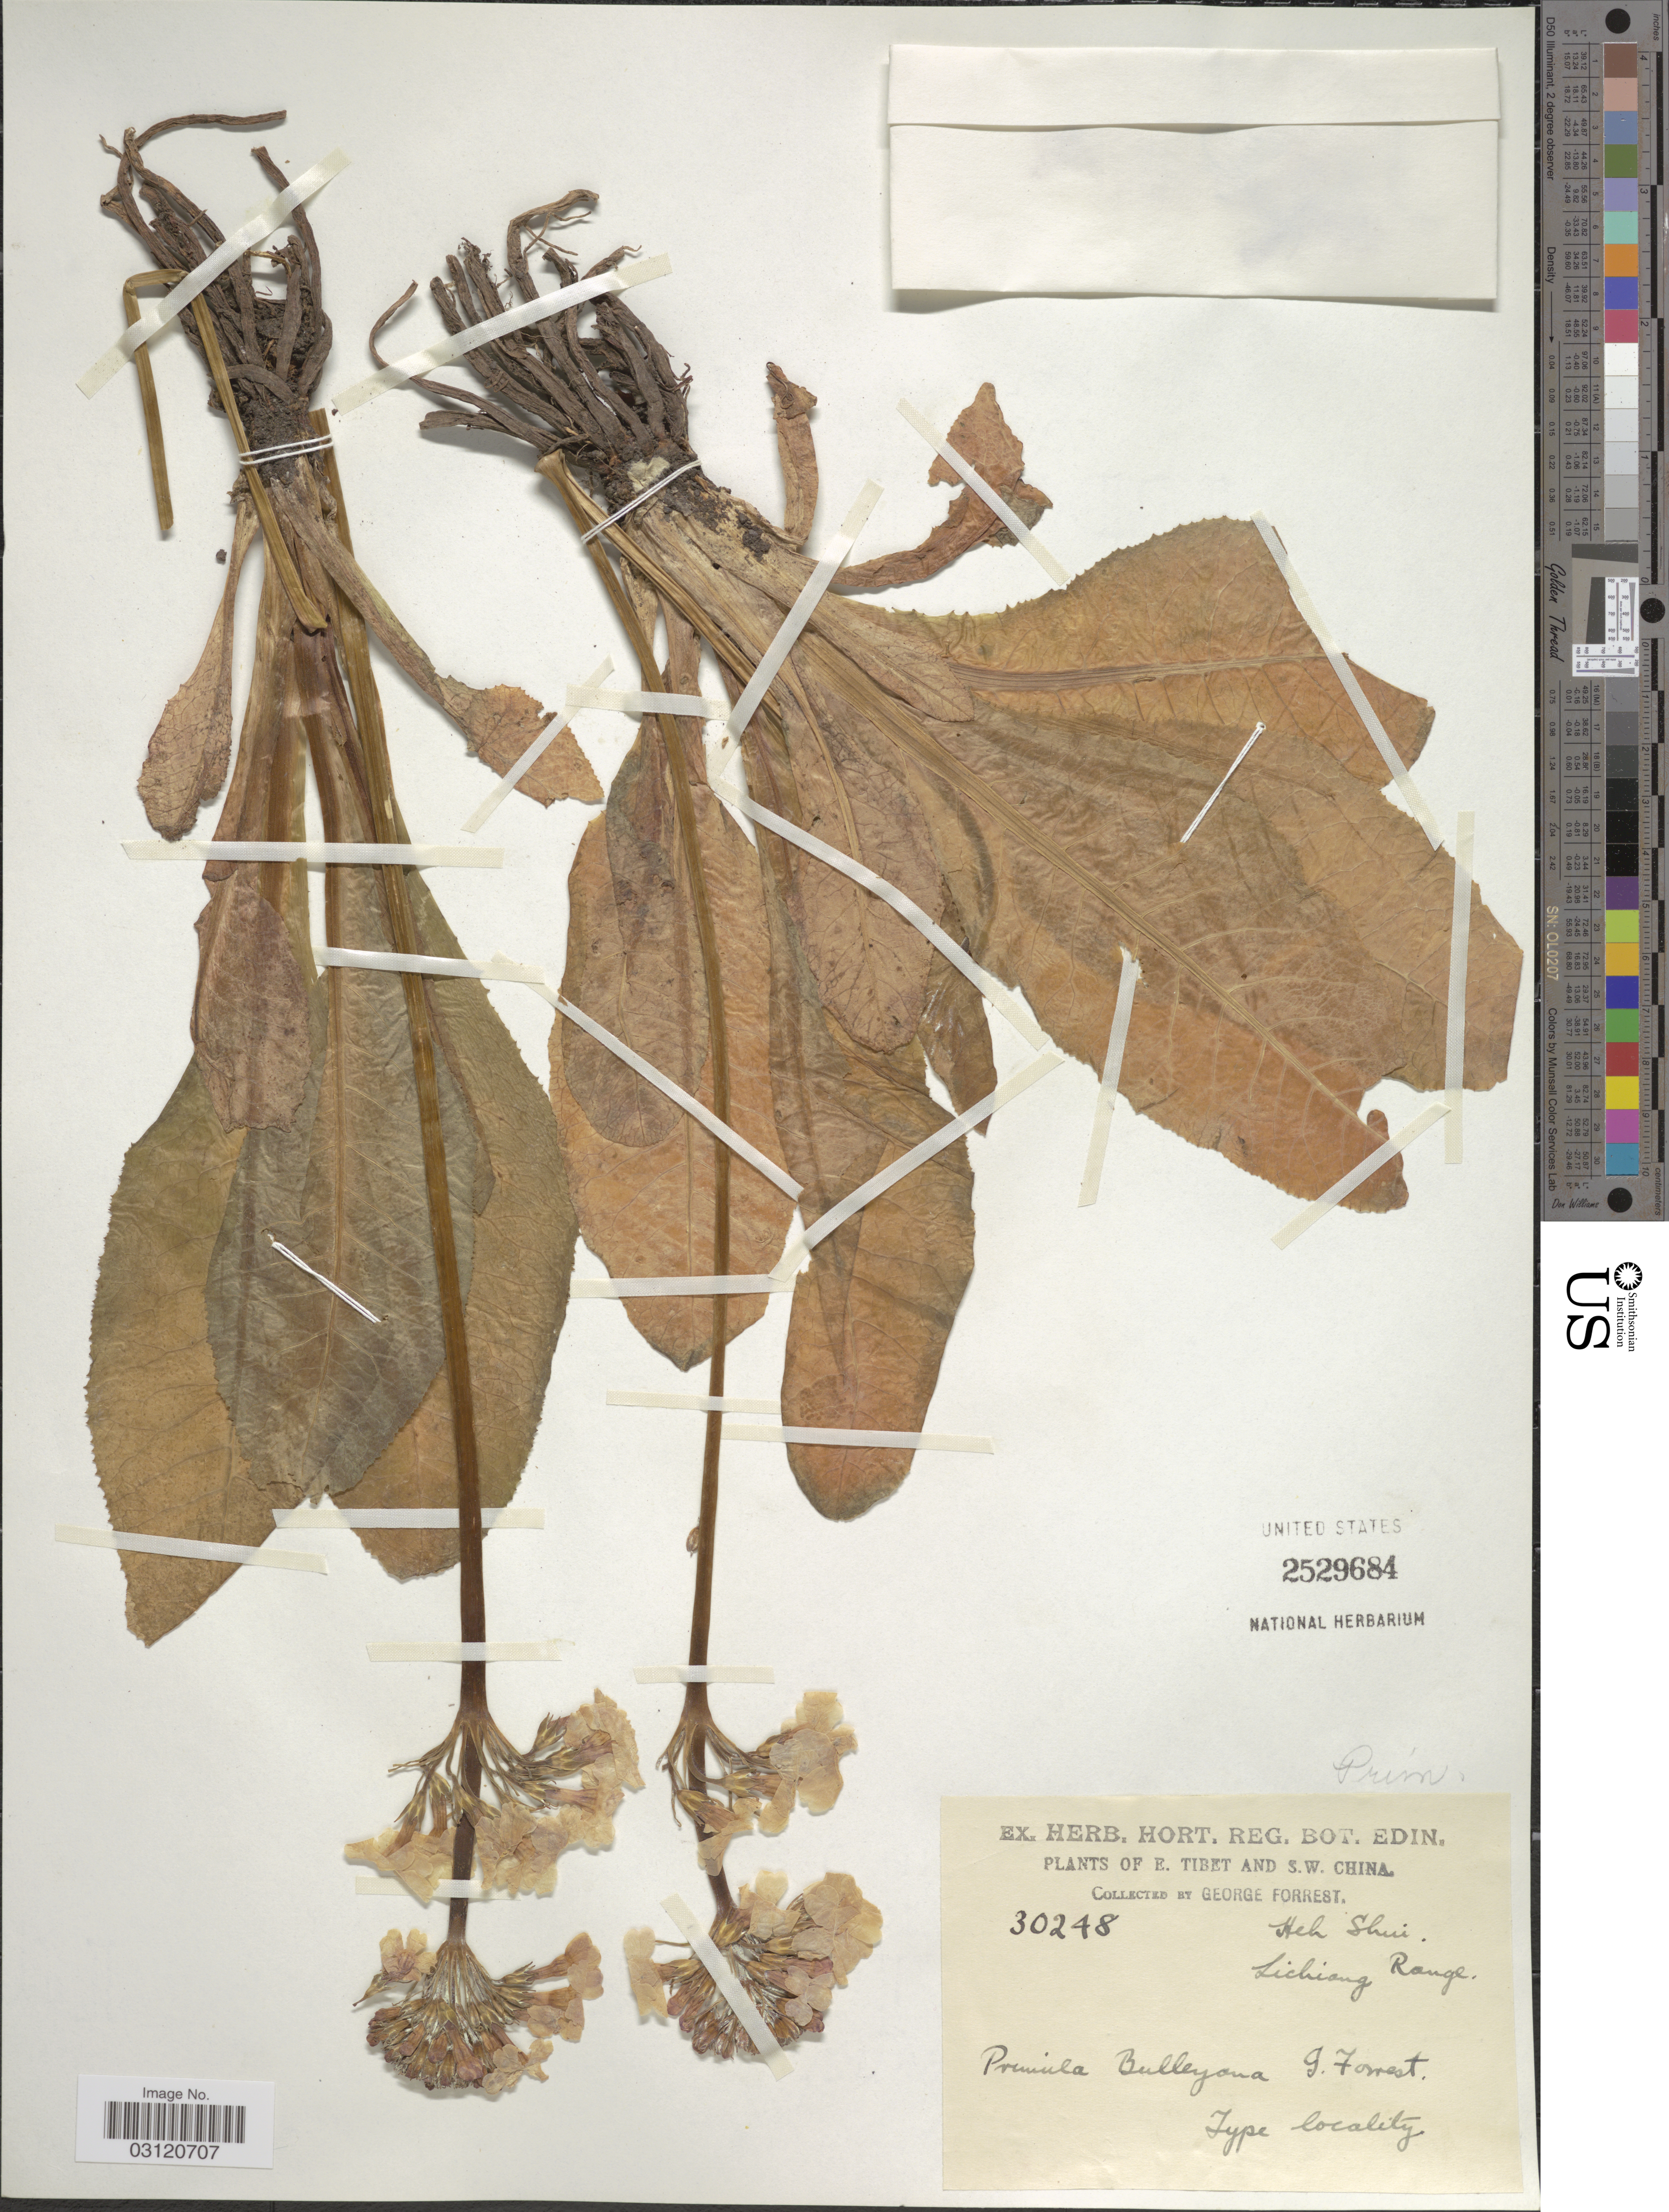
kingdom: Plantae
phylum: Tracheophyta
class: Magnoliopsida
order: Ericales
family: Primulaceae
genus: Primula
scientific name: Primula bulleyana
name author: Forrest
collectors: G. Forrest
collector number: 30248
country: China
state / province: Xizang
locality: E. Tibet and S.W. China, Heh Shui, Lichiang Range.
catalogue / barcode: US 2529684